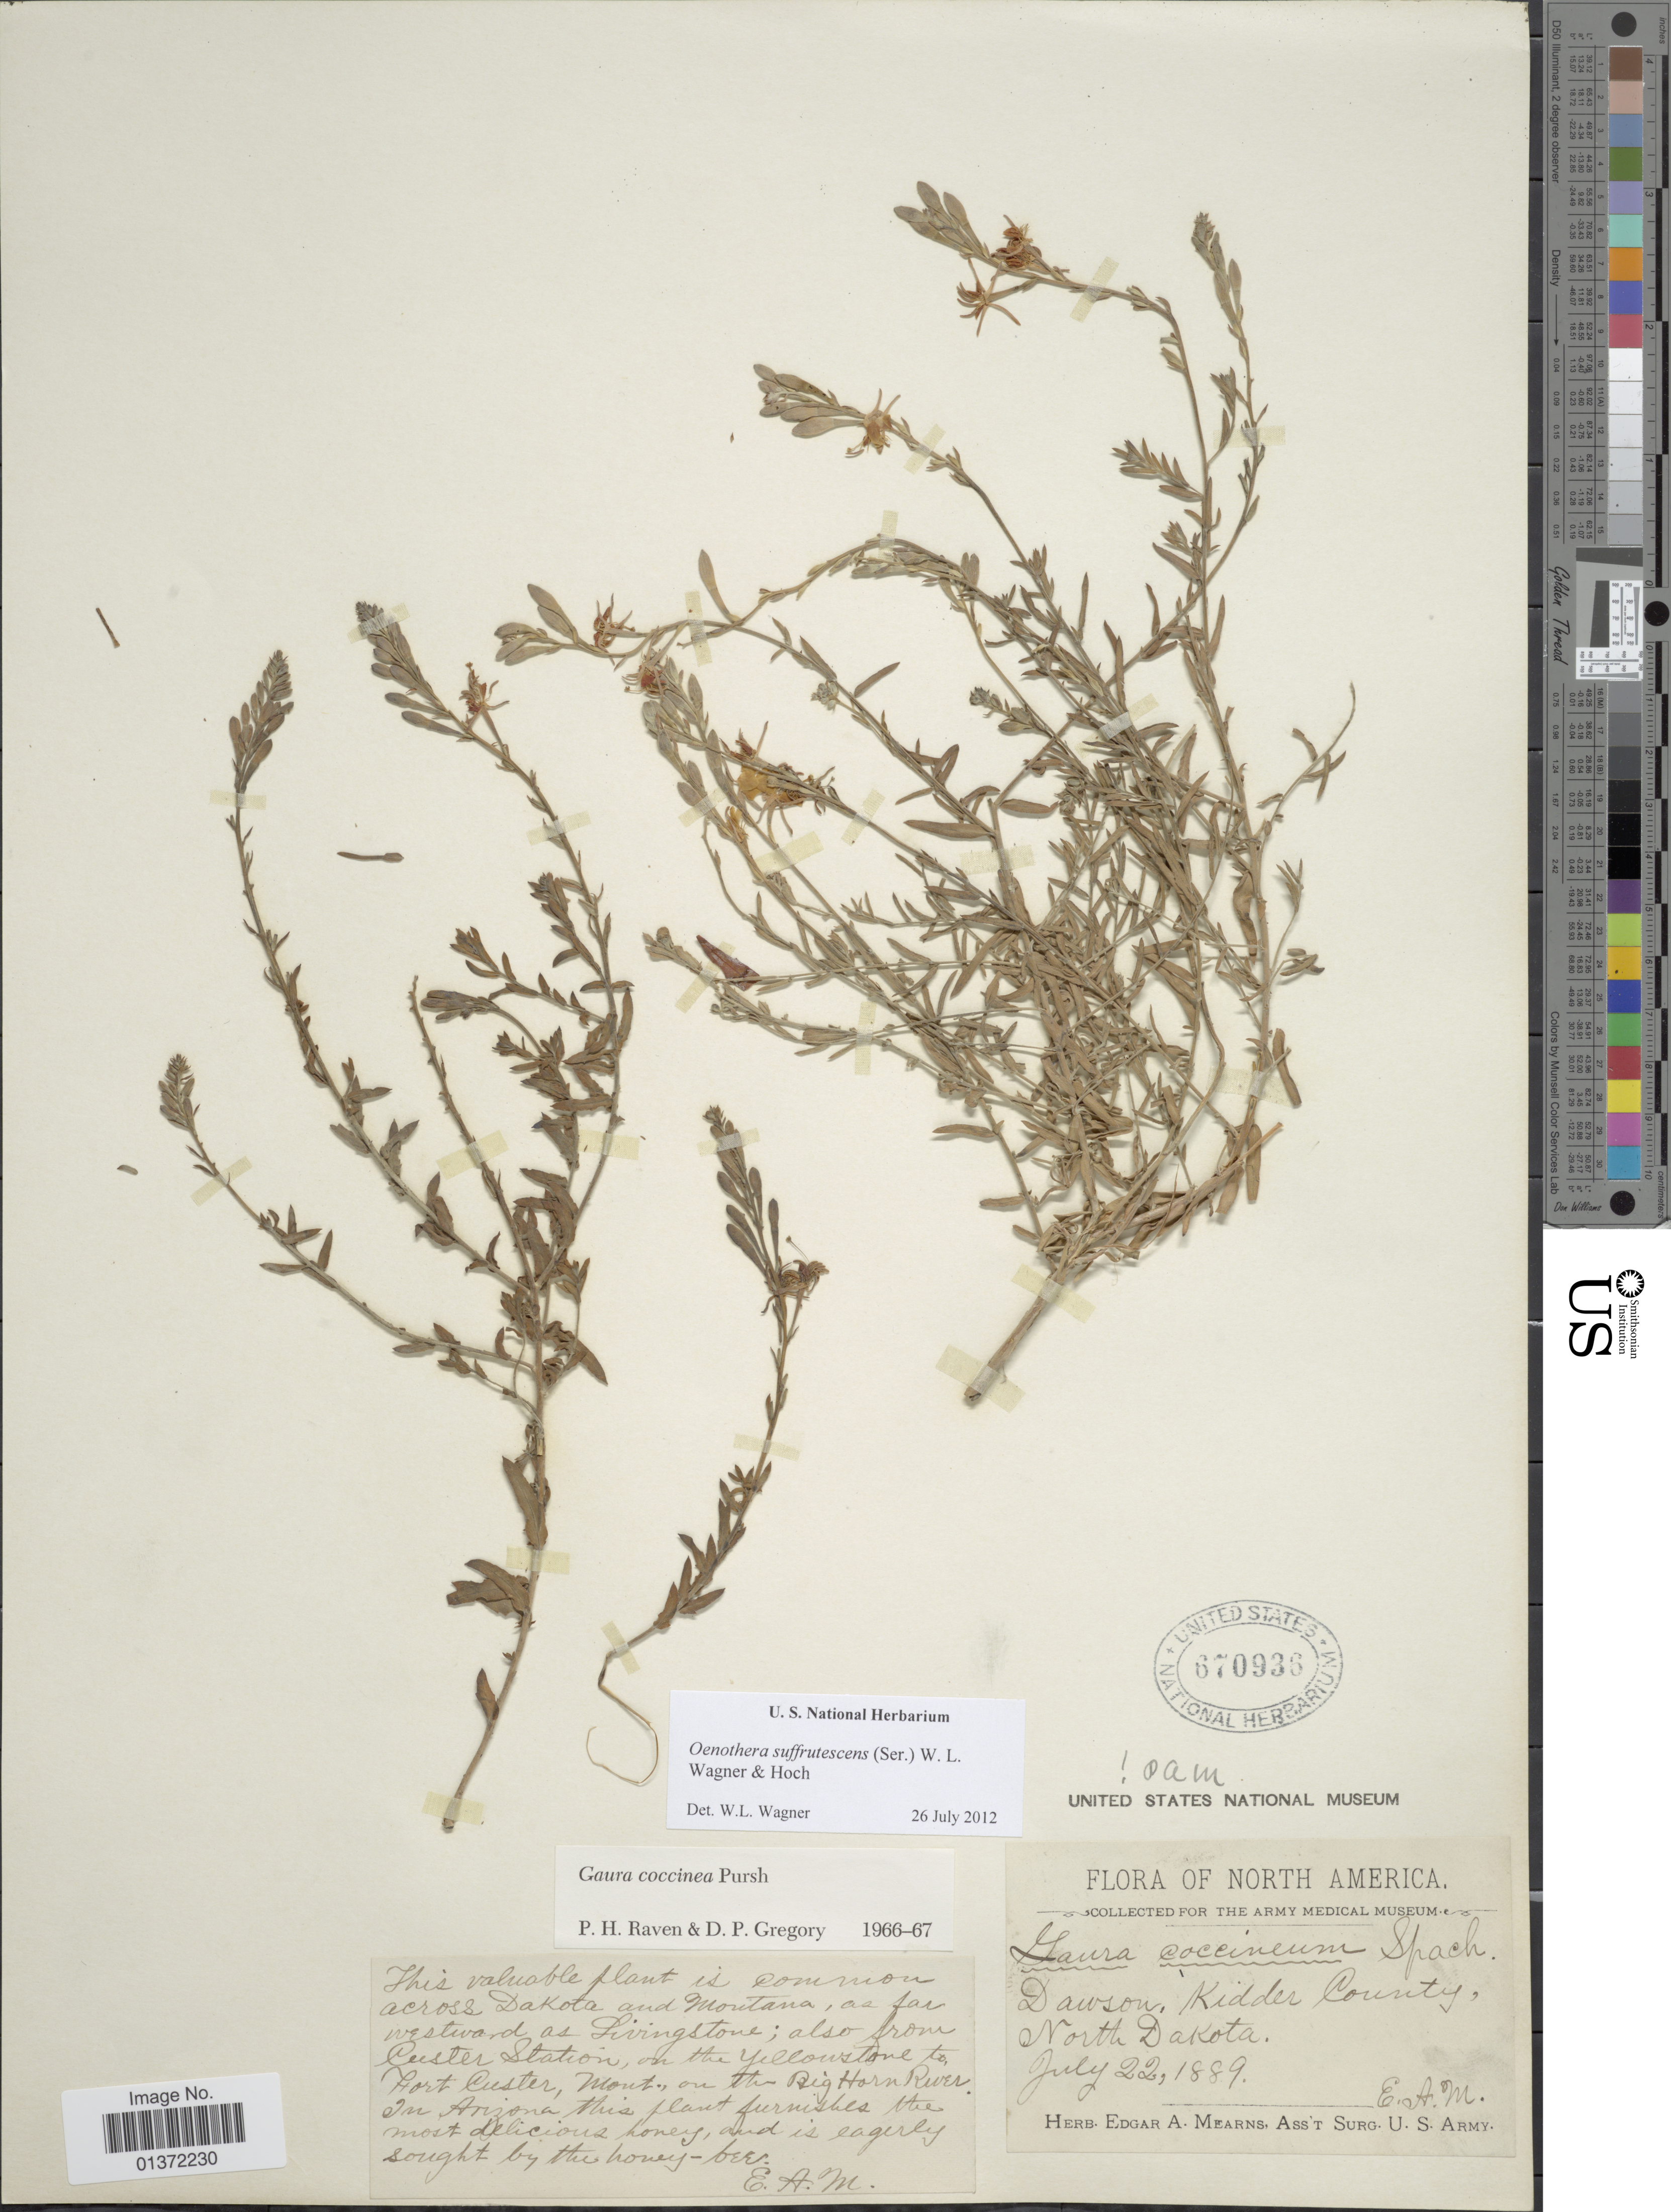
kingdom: Plantae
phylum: Tracheophyta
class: Magnoliopsida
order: Myrtales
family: Onagraceae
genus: Oenothera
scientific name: Oenothera suffrutescens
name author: (Ser.) W.L. Wagner & Hoch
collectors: E. A. Mearns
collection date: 1889-07-22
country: United States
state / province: North Dakota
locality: Dawson, Kidder County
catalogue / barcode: US 670936